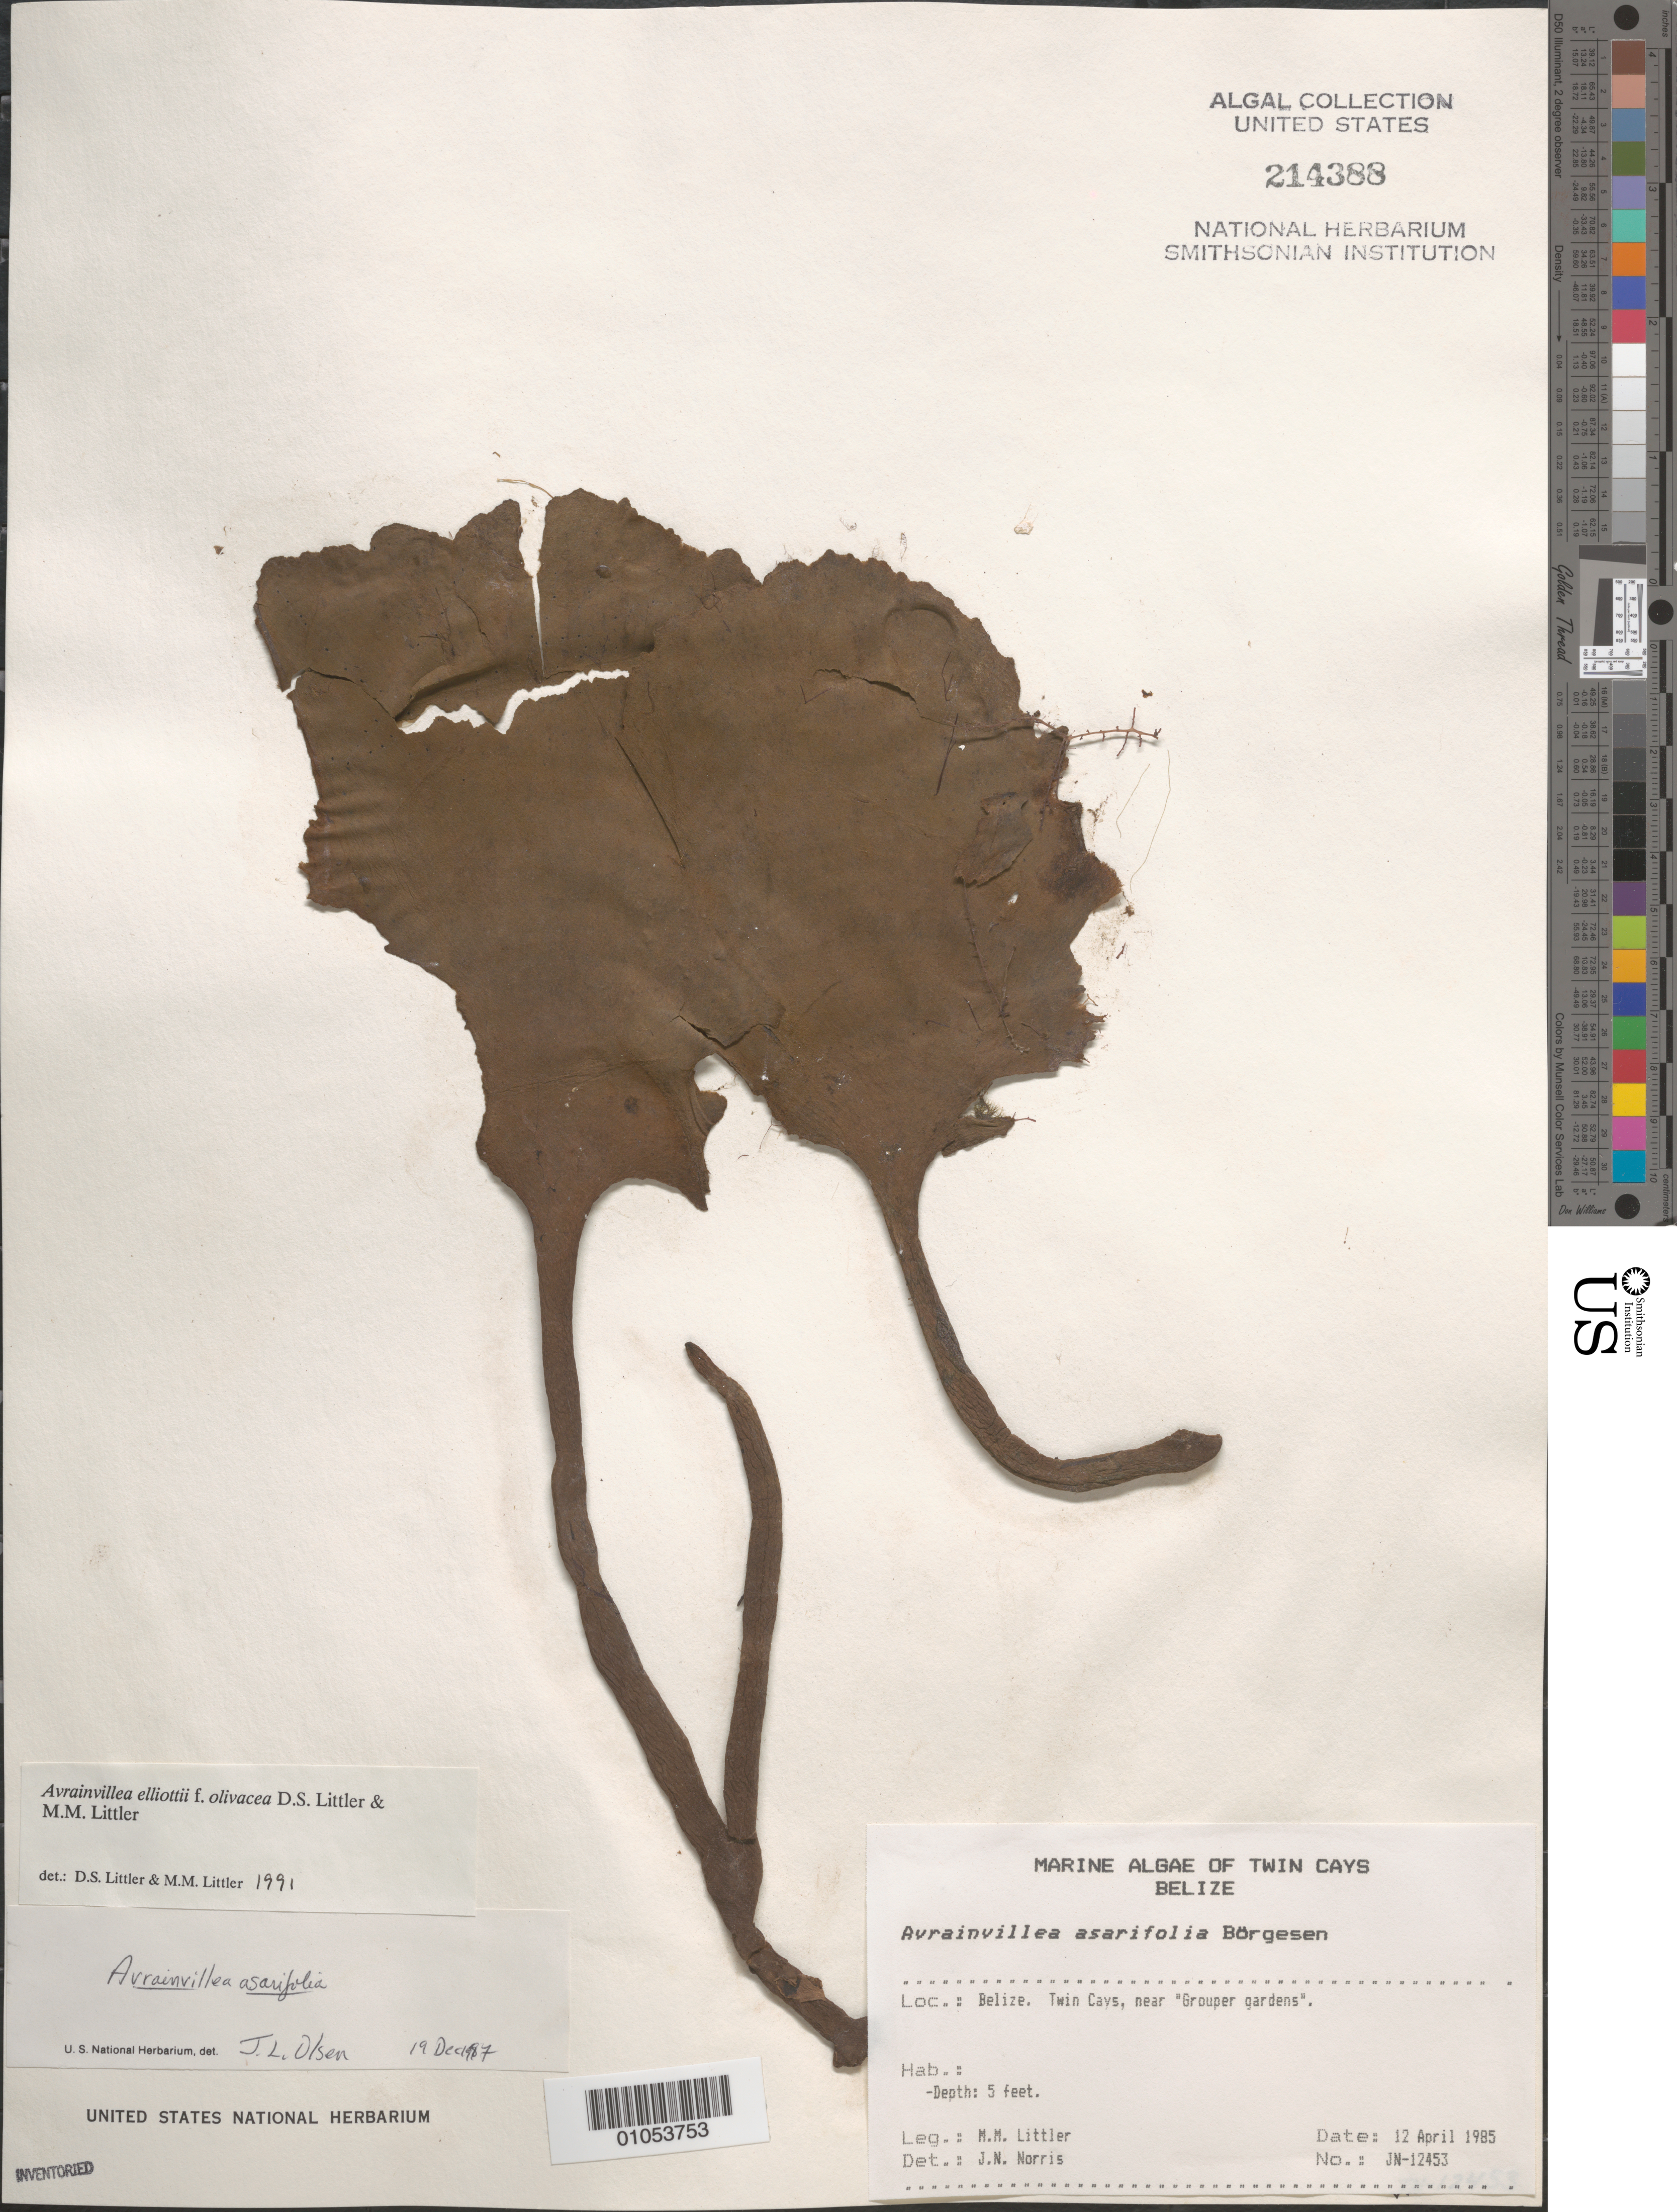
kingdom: Plantae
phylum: Chlorophyta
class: Ulvophyceae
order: Bryopsidales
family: Dichotomosiphonaceae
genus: Avrainvillea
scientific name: Avrainvillea elliottii f. olivacea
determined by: Littler, D. S.; Littler, M. M.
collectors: M. M. Littler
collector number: JN-12453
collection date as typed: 12 Apr 1985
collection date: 1985-04-12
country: Belize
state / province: Stann Creek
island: Twin Cays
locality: Near Grouper Gardens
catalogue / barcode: US 214388